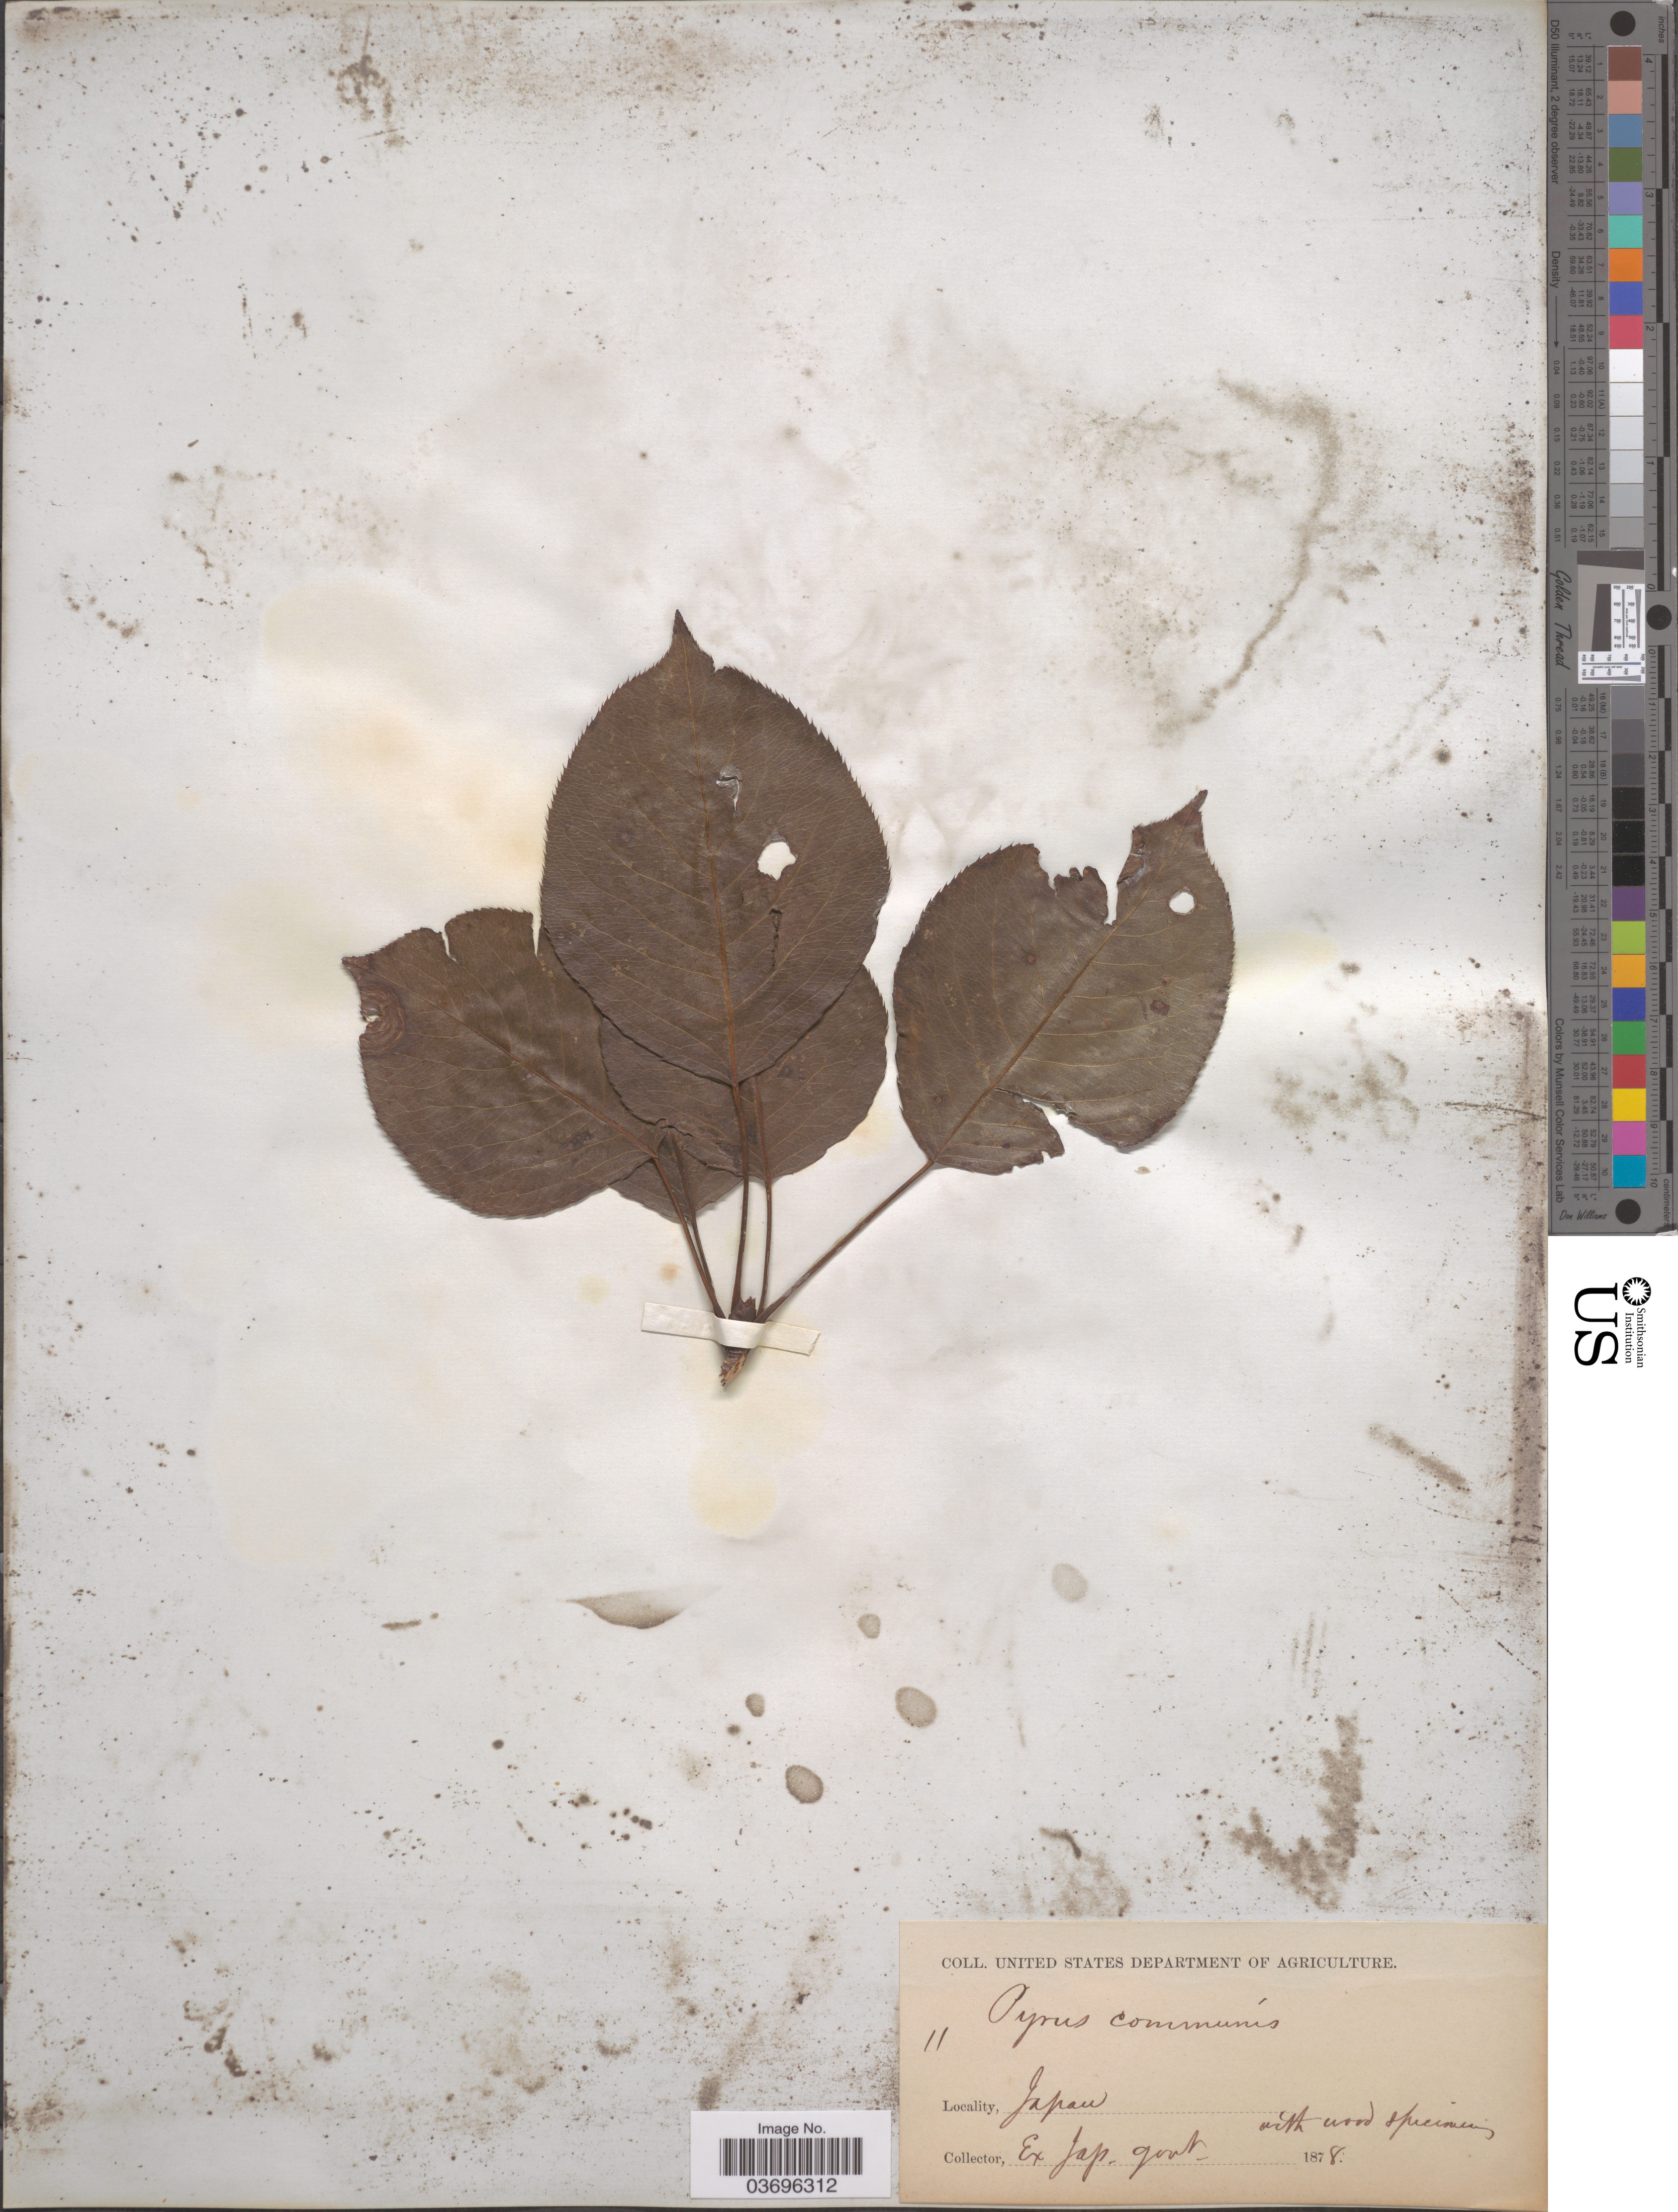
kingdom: Plantae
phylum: Tracheophyta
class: Magnoliopsida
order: Rosales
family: Rosaceae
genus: Pyrus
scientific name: Pyrus communis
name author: L.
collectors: ex. Jap. Govt.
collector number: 11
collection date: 1878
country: Japan